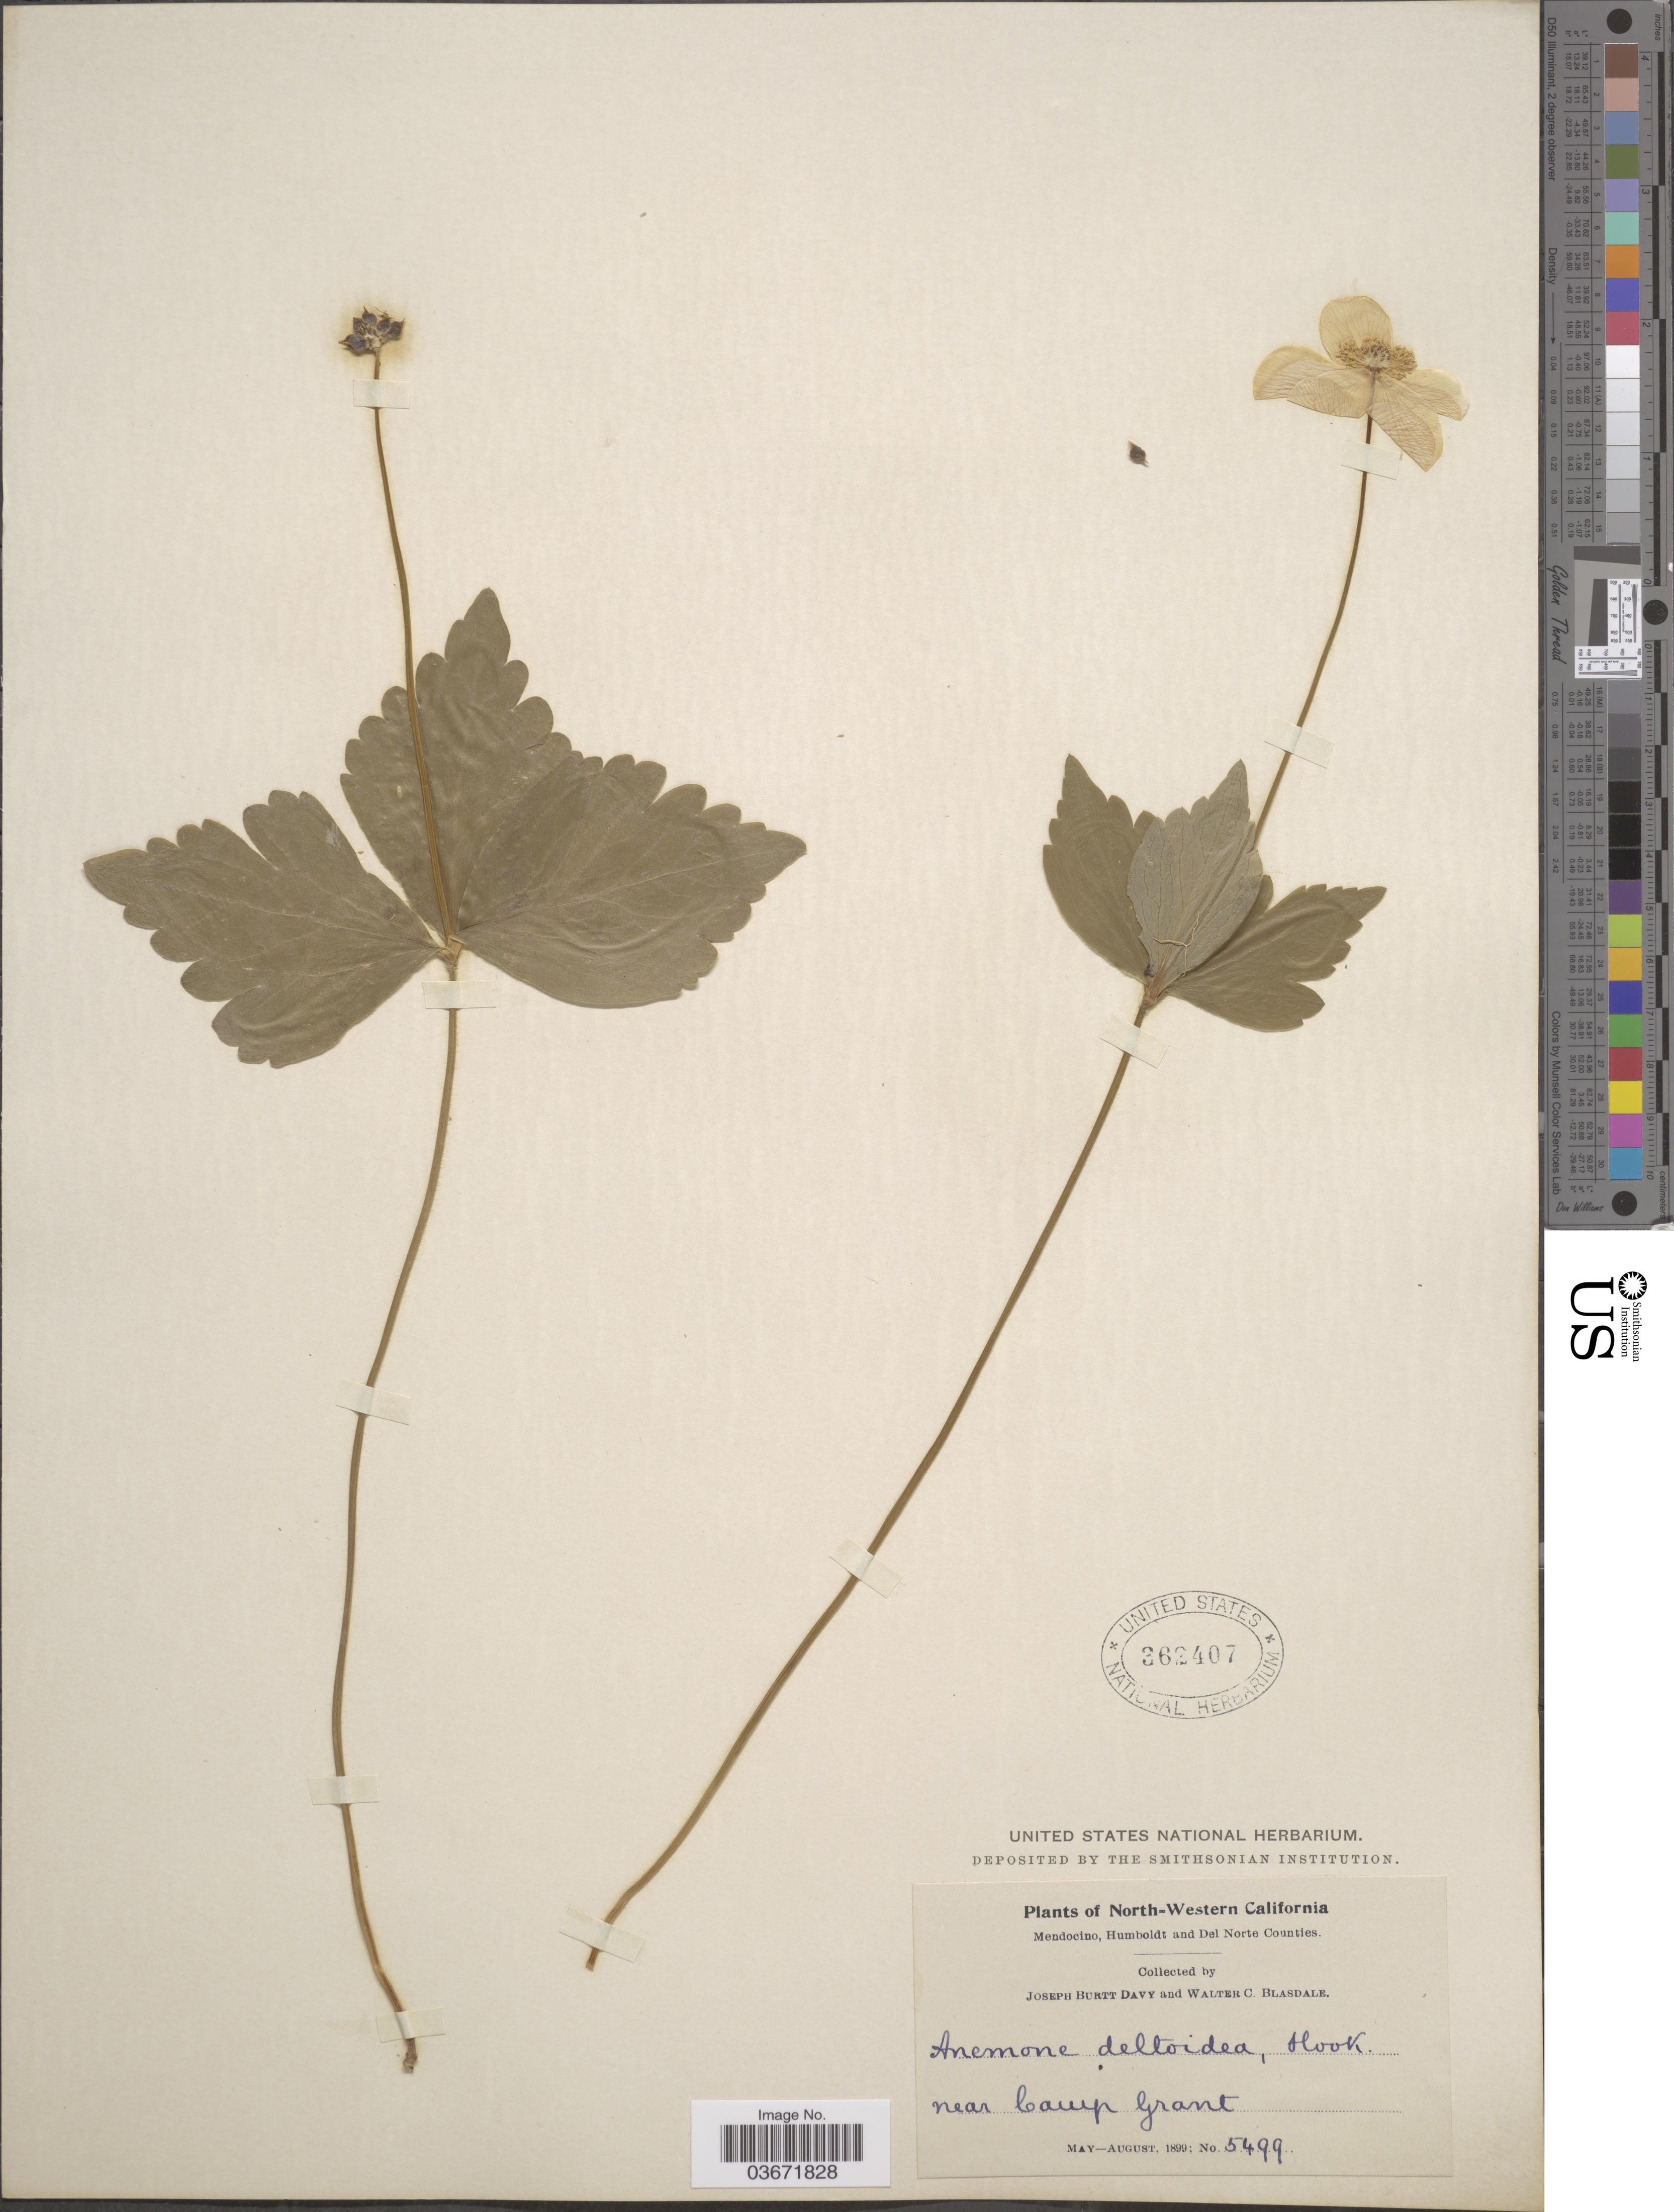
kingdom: Plantae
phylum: Tracheophyta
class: Magnoliopsida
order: Ranunculales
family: Ranunculaceae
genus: Anemone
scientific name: Anemone deltoidea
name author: Douglas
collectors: J. Burtt Davy & W. Blasdale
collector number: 5499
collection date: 1899-05/1899-08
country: United States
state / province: California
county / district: Mendocino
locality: North-Western California. Mendocino, Humboldt and Del Norte Counties. Near Camp Grant.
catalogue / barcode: US 362407